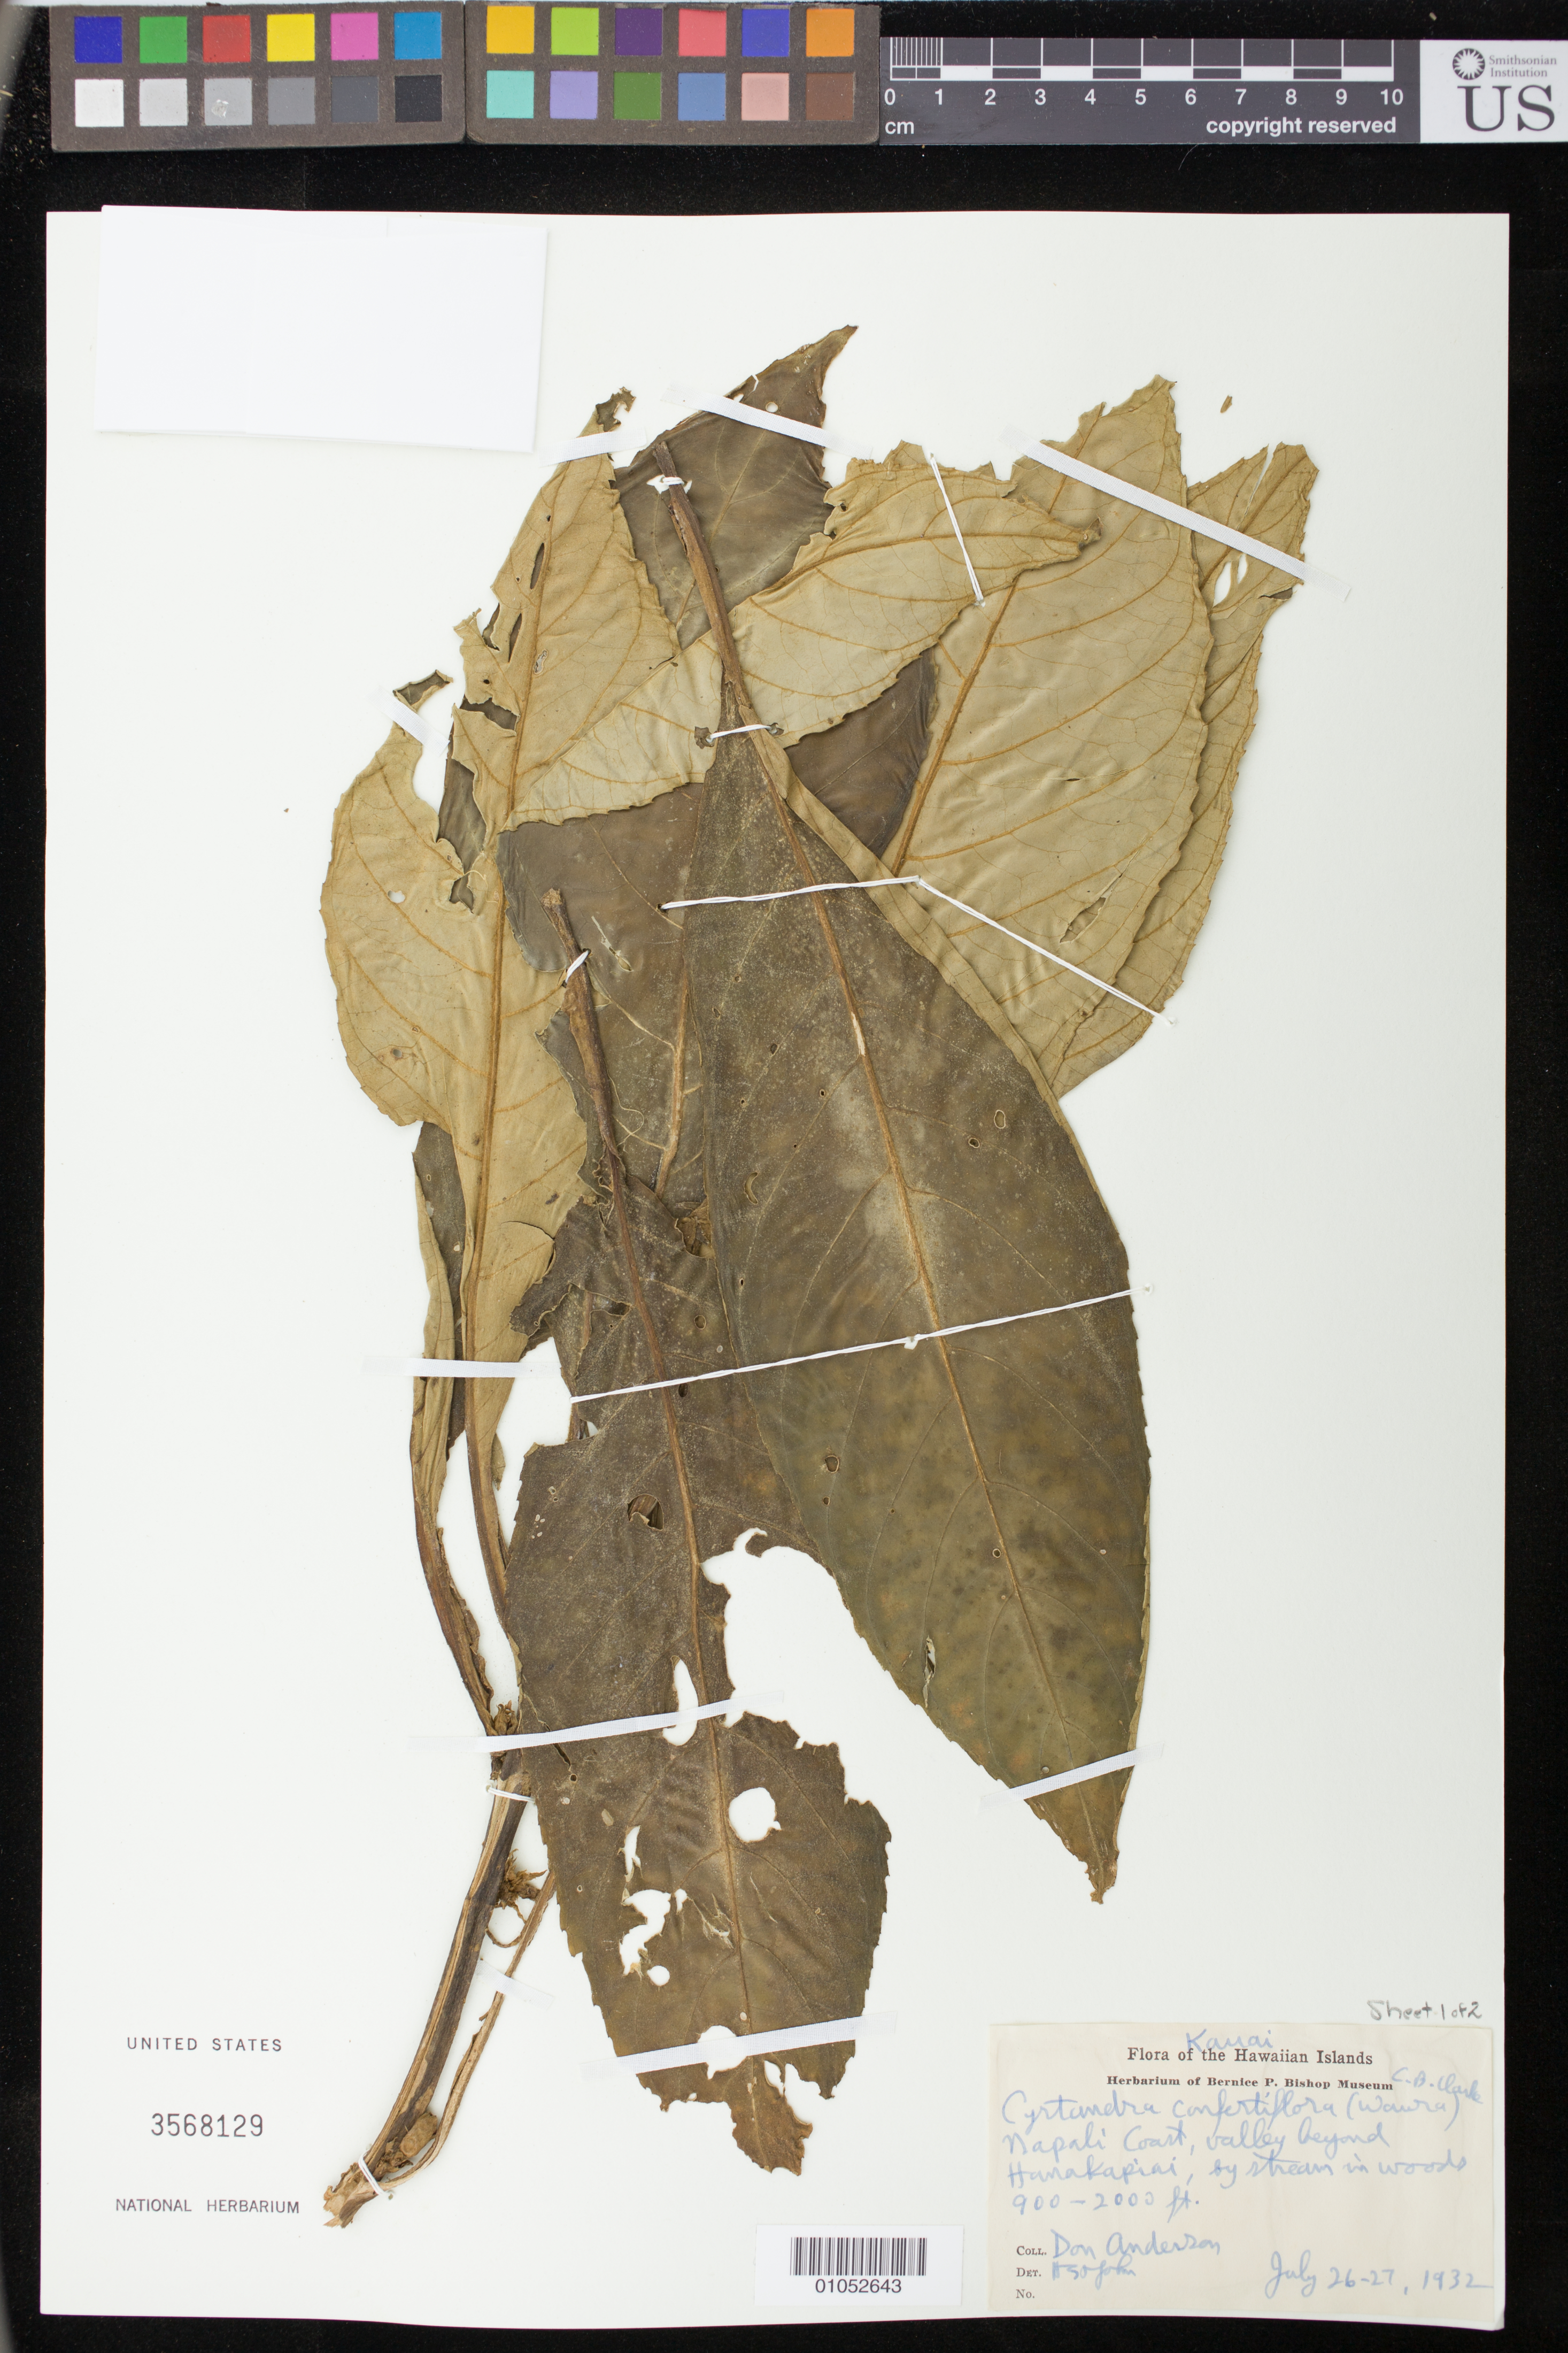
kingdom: Plantae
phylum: Tracheophyta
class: Magnoliopsida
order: Lamiales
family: Gesneriaceae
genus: Cyrtandra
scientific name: Cyrtandra confertiflora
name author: (Wawra) C.B. Clarke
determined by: St. John, H.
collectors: D. Anderson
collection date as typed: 26 Jul 1932 to 27 Jul 1932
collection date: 1932-07-26/1932-07-27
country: United States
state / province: Hawaii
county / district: Kauai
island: Kaua'i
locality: Napali Coast, valley beyond Hanakapiai, by stream in woods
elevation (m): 274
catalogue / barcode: US 3568129